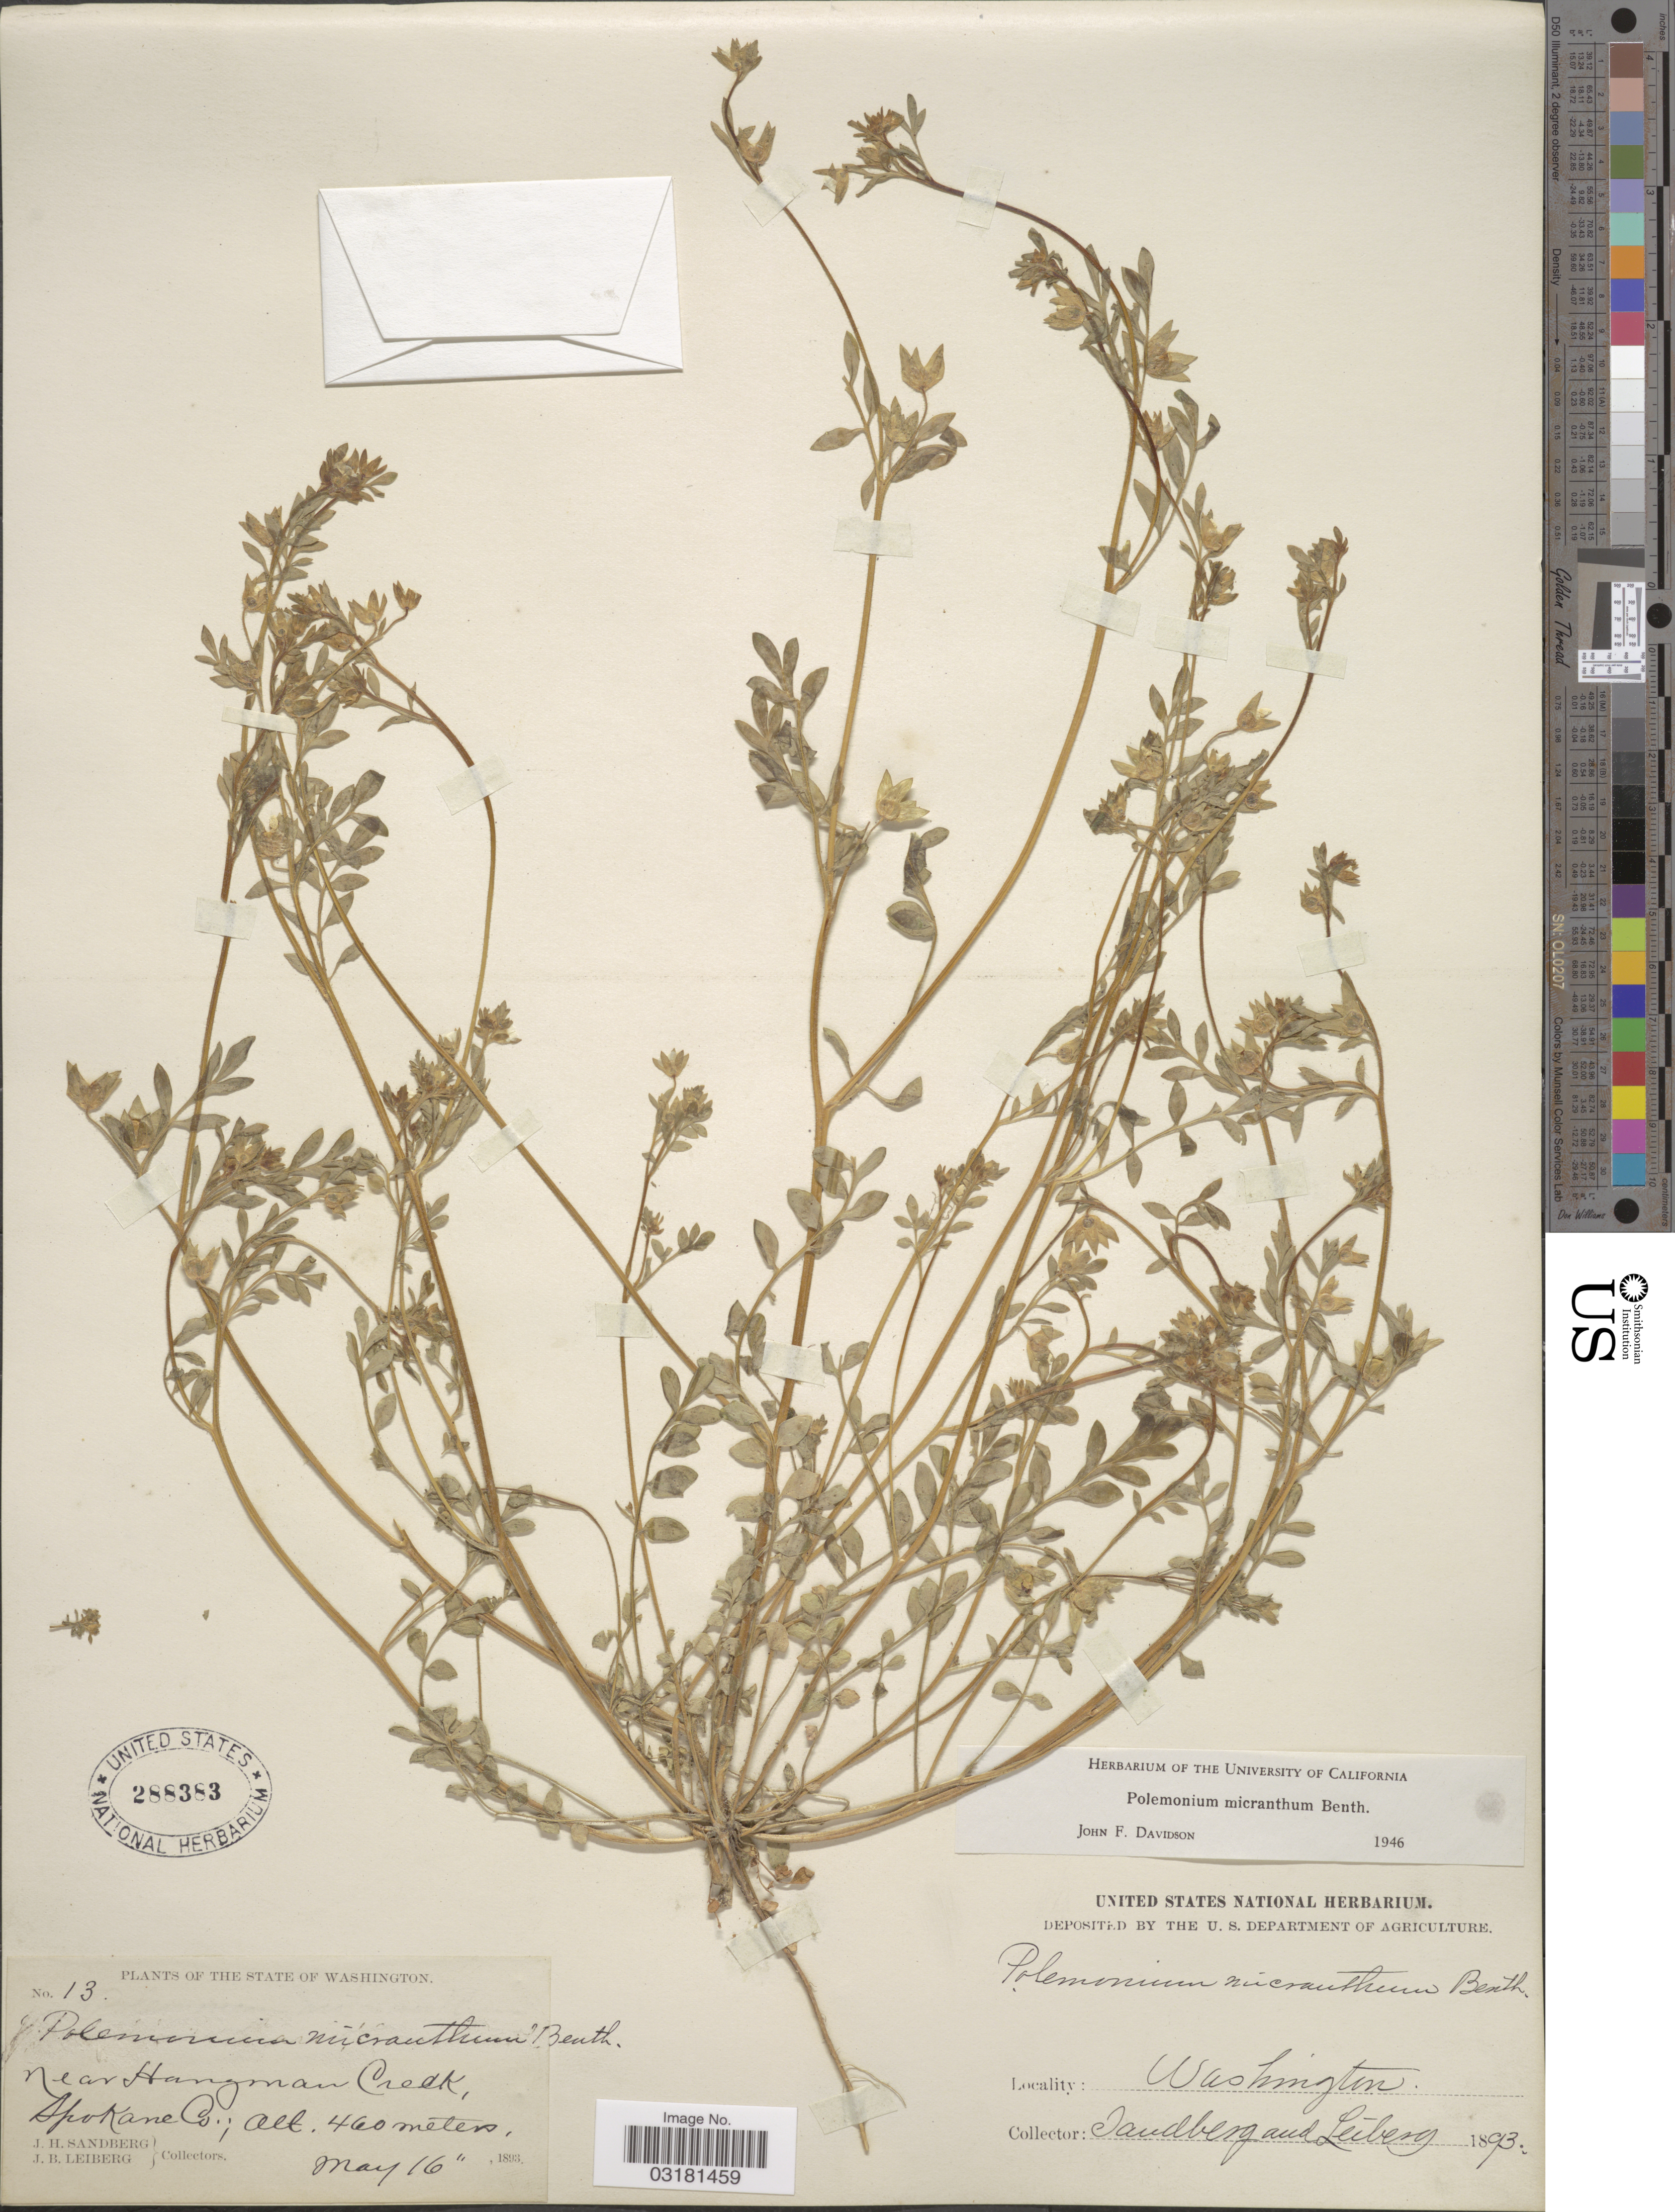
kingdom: Plantae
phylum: Tracheophyta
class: Magnoliopsida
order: Ericales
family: Polemoniaceae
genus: Polemonium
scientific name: Polemonium micranthum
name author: Benth.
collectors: J. H. Sandberg & J. B. Leiberg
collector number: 13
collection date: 1893-05-16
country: United States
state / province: Washington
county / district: Spokane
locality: Near Hangman Creek, Spokane Co.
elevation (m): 460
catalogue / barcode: US 288383